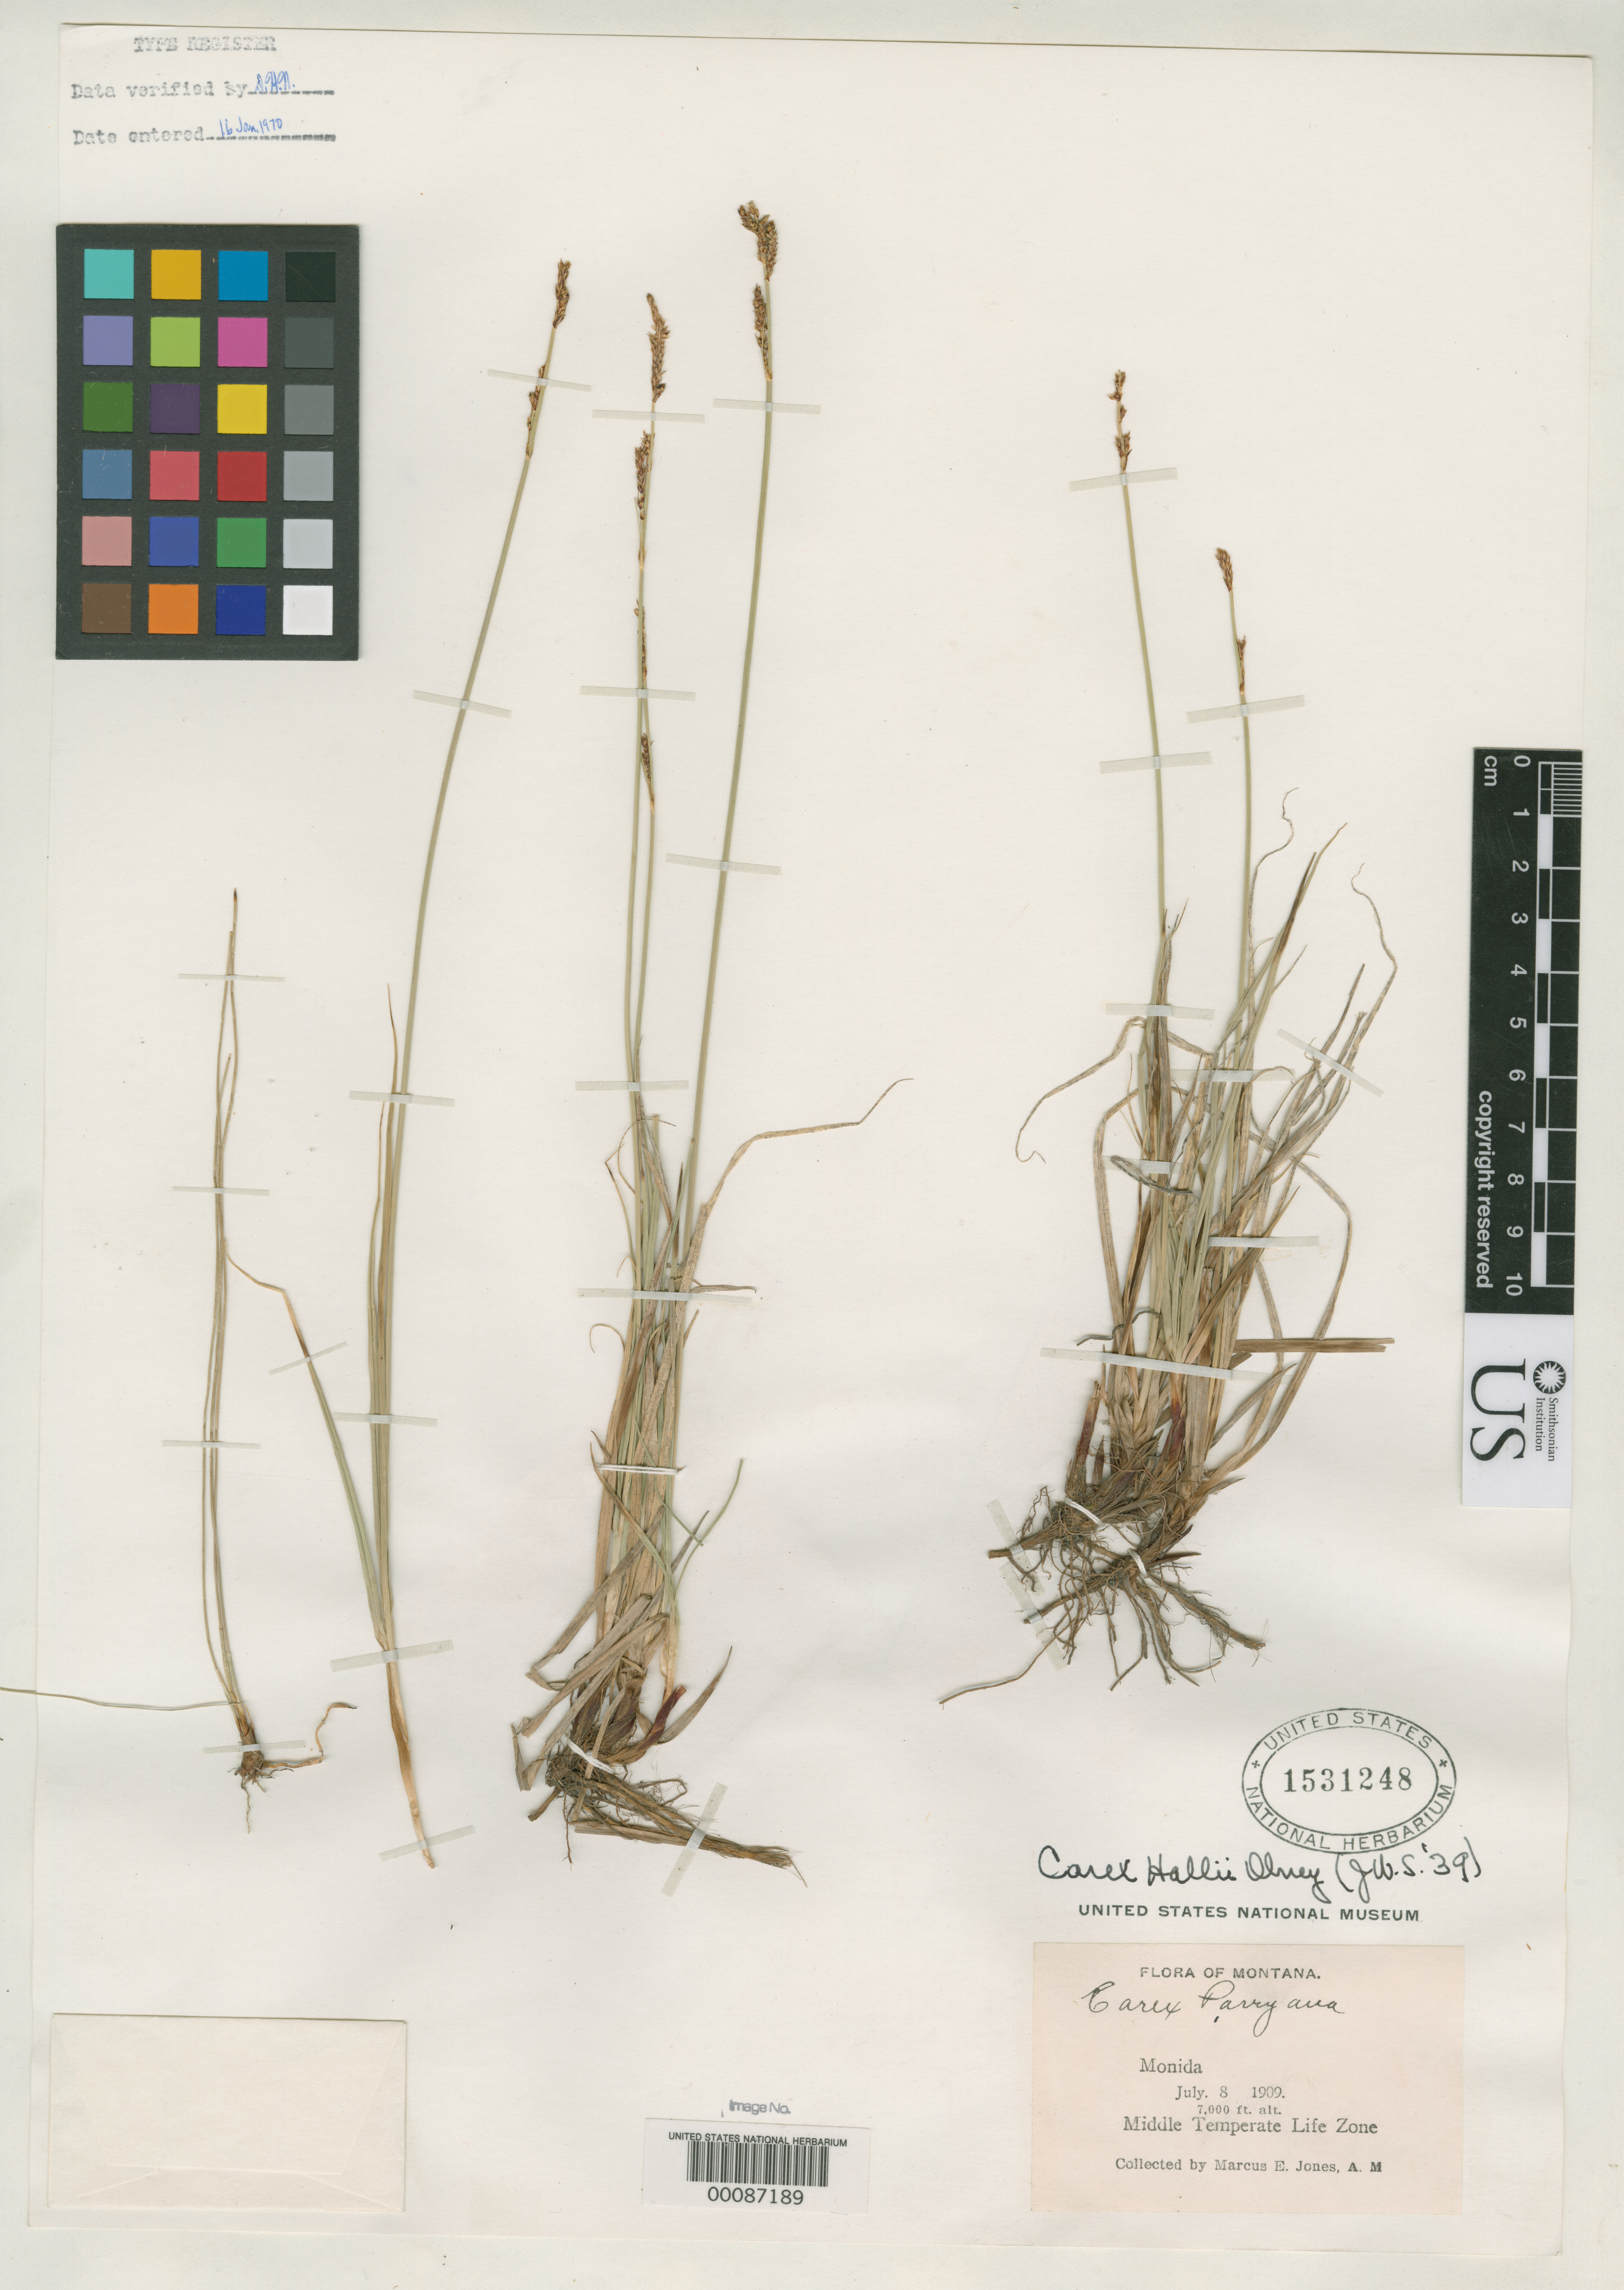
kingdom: Plantae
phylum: Tracheophyta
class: Liliopsida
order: Poales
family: Cyperaceae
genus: Carex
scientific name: Carex elrodi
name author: M.E. Jones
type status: Type Collection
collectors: M. E. Jones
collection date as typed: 08 Jul 1909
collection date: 1909-07-08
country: United States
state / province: Montana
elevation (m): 2134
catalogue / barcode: US 1531248